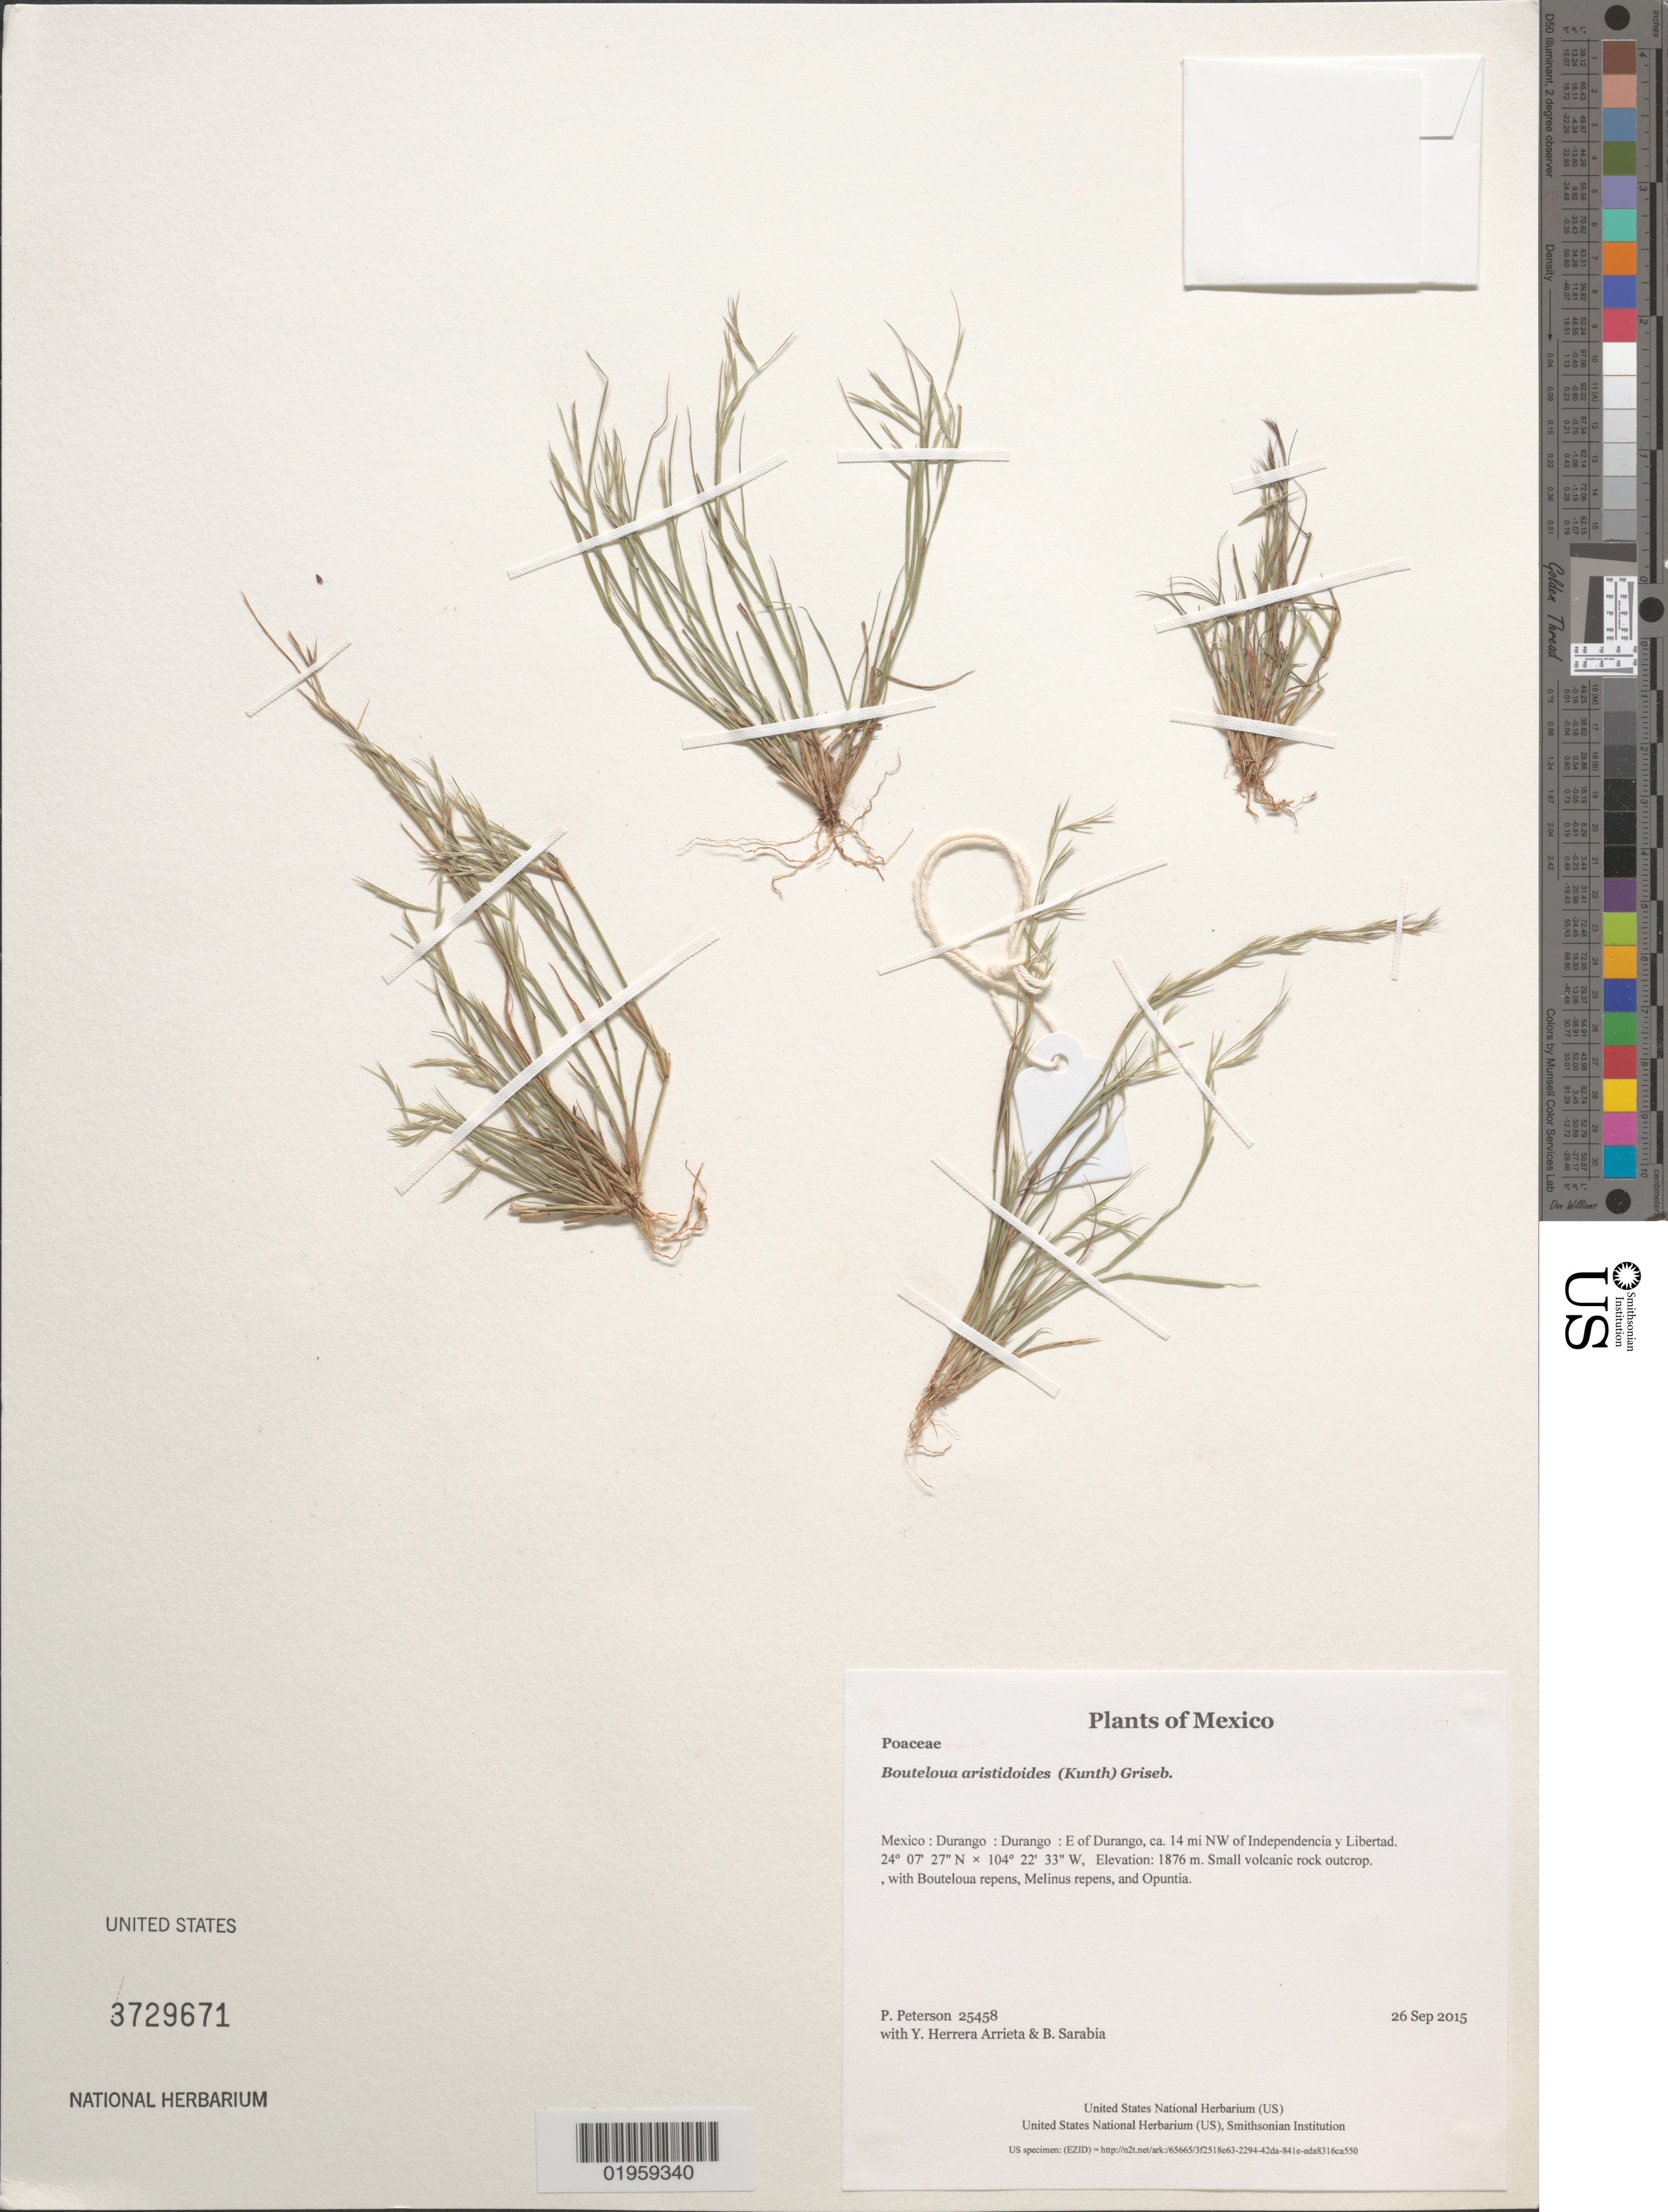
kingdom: Plantae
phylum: Tracheophyta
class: Liliopsida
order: Poales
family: Poaceae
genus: Bouteloua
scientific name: Bouteloua aristidoides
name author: (Kunth) Griseb.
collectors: P. M. Peterson, Y. Herrera Arrieta & B. Sarabia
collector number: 25458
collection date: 2015-09-26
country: Mexico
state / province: Durango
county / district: Durango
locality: E of Durango, ca. 14 mi NW of Independencia y Libertad.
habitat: Small volcanic rock outcrop.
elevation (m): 1876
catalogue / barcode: US 3729671